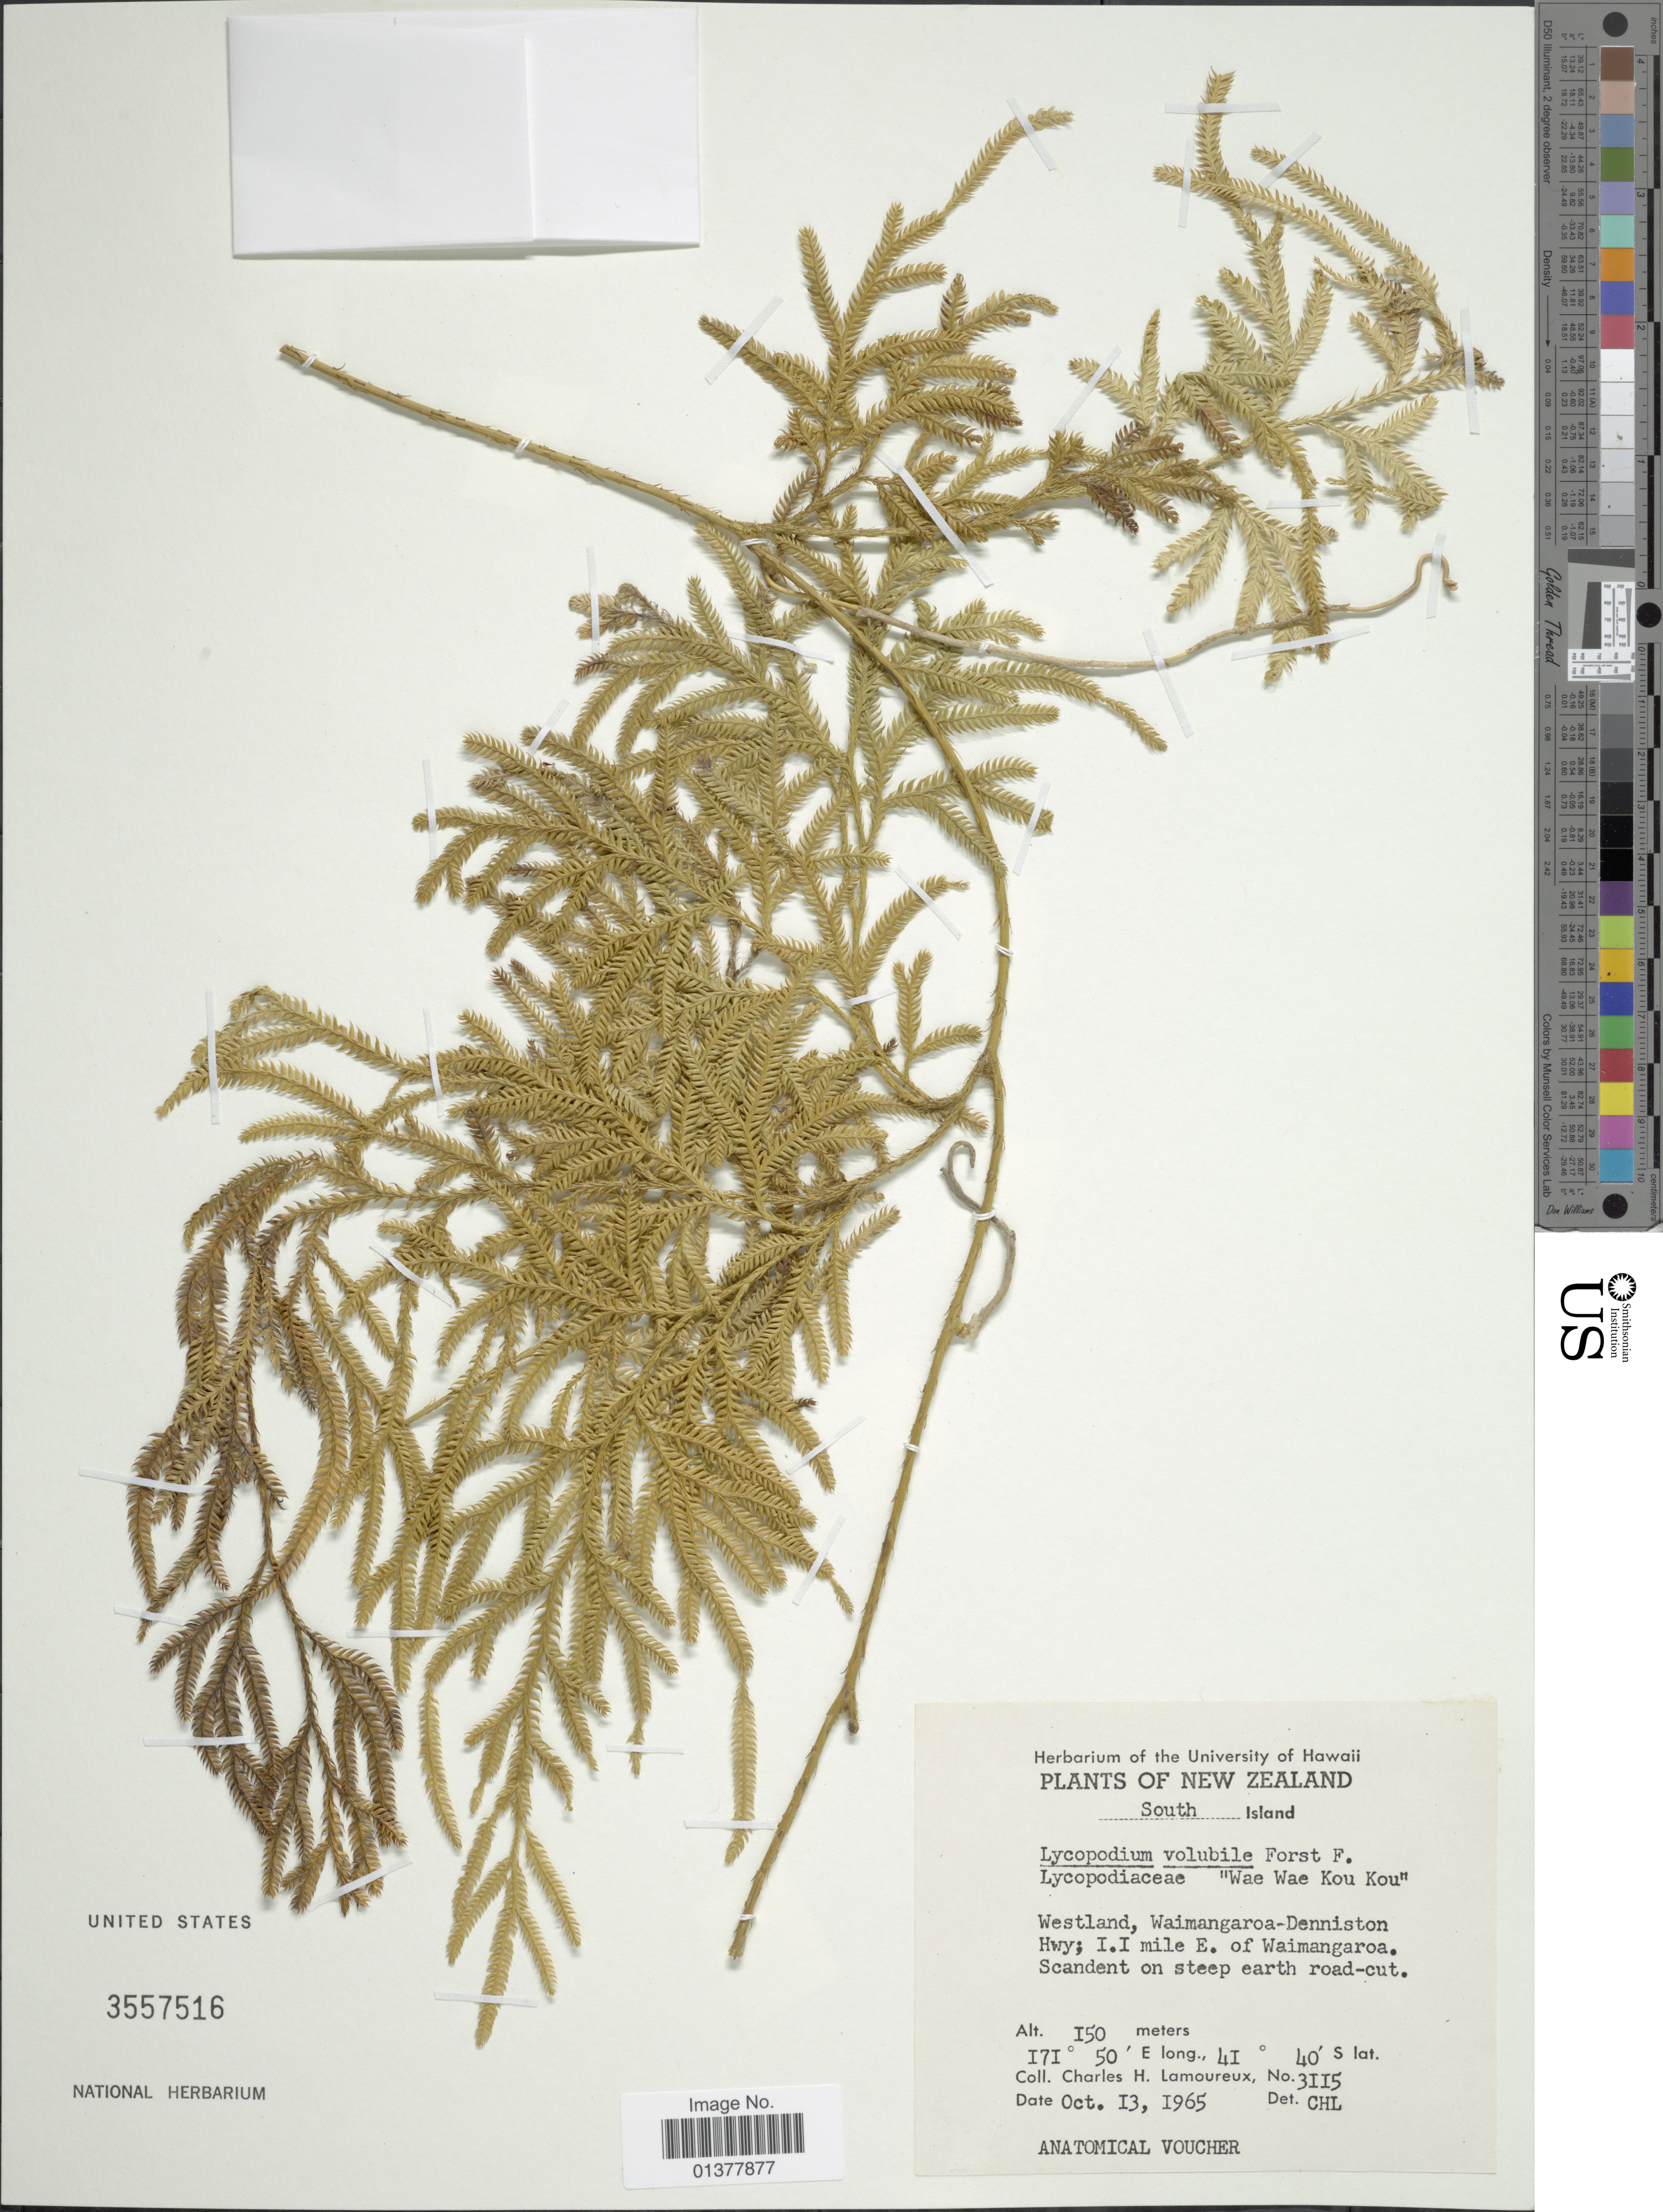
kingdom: Plantae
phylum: Tracheophyta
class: Lycopodiopsida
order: Lycopodiales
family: Lycopodiaceae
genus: Pseudodiphasium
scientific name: Pseudodiphasium volubile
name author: (G. Forst.) Holub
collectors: C. H. Lamoureux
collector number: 3115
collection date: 1965-10-13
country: New Zealand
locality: Westland, Waimangaroa-Denniston Hwy; 1.1 mile E. of Waimangaroa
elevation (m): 150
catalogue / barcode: US 3557516